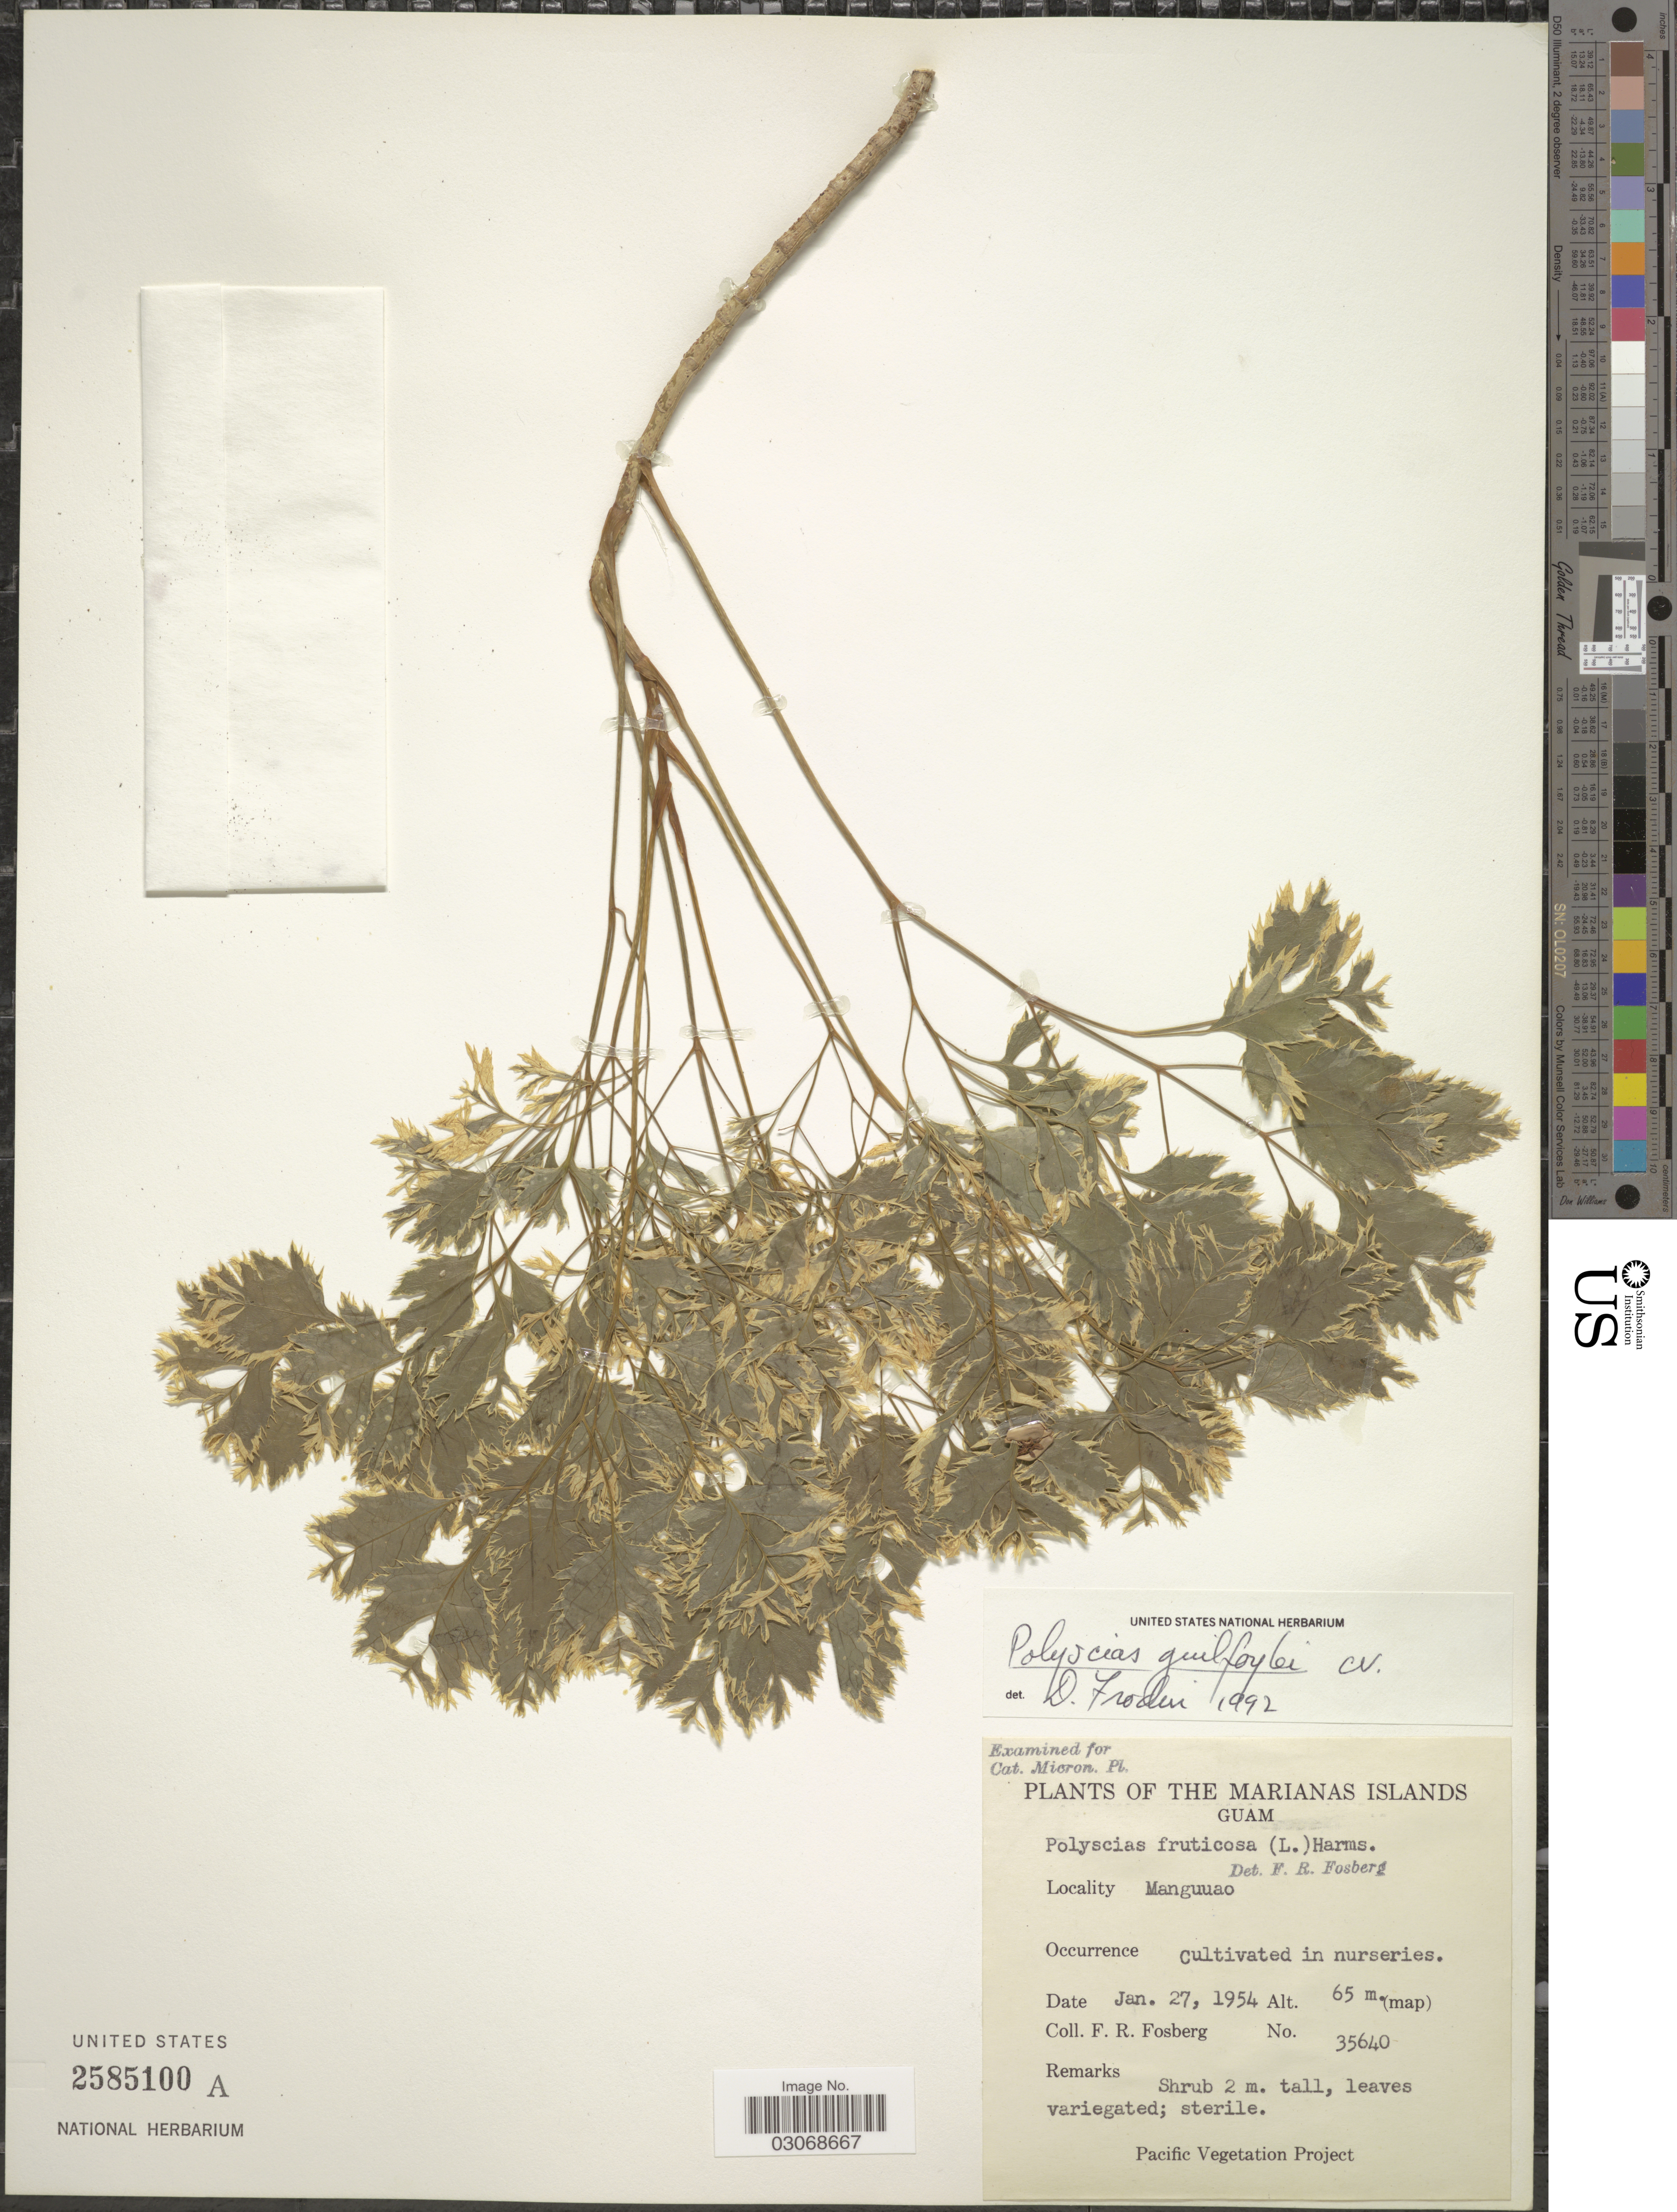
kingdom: Plantae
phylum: Tracheophyta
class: Magnoliopsida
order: Apiales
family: Araliaceae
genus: Polyscias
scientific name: Polyscias guilfoylei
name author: (W. Bull) L.H. Bailey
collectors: F. R. Fosberg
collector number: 35640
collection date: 1954-01-27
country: Guam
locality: The Marianas Islands, Manguuao, Cultivated in nurseries.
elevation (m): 65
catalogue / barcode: US 2585100A